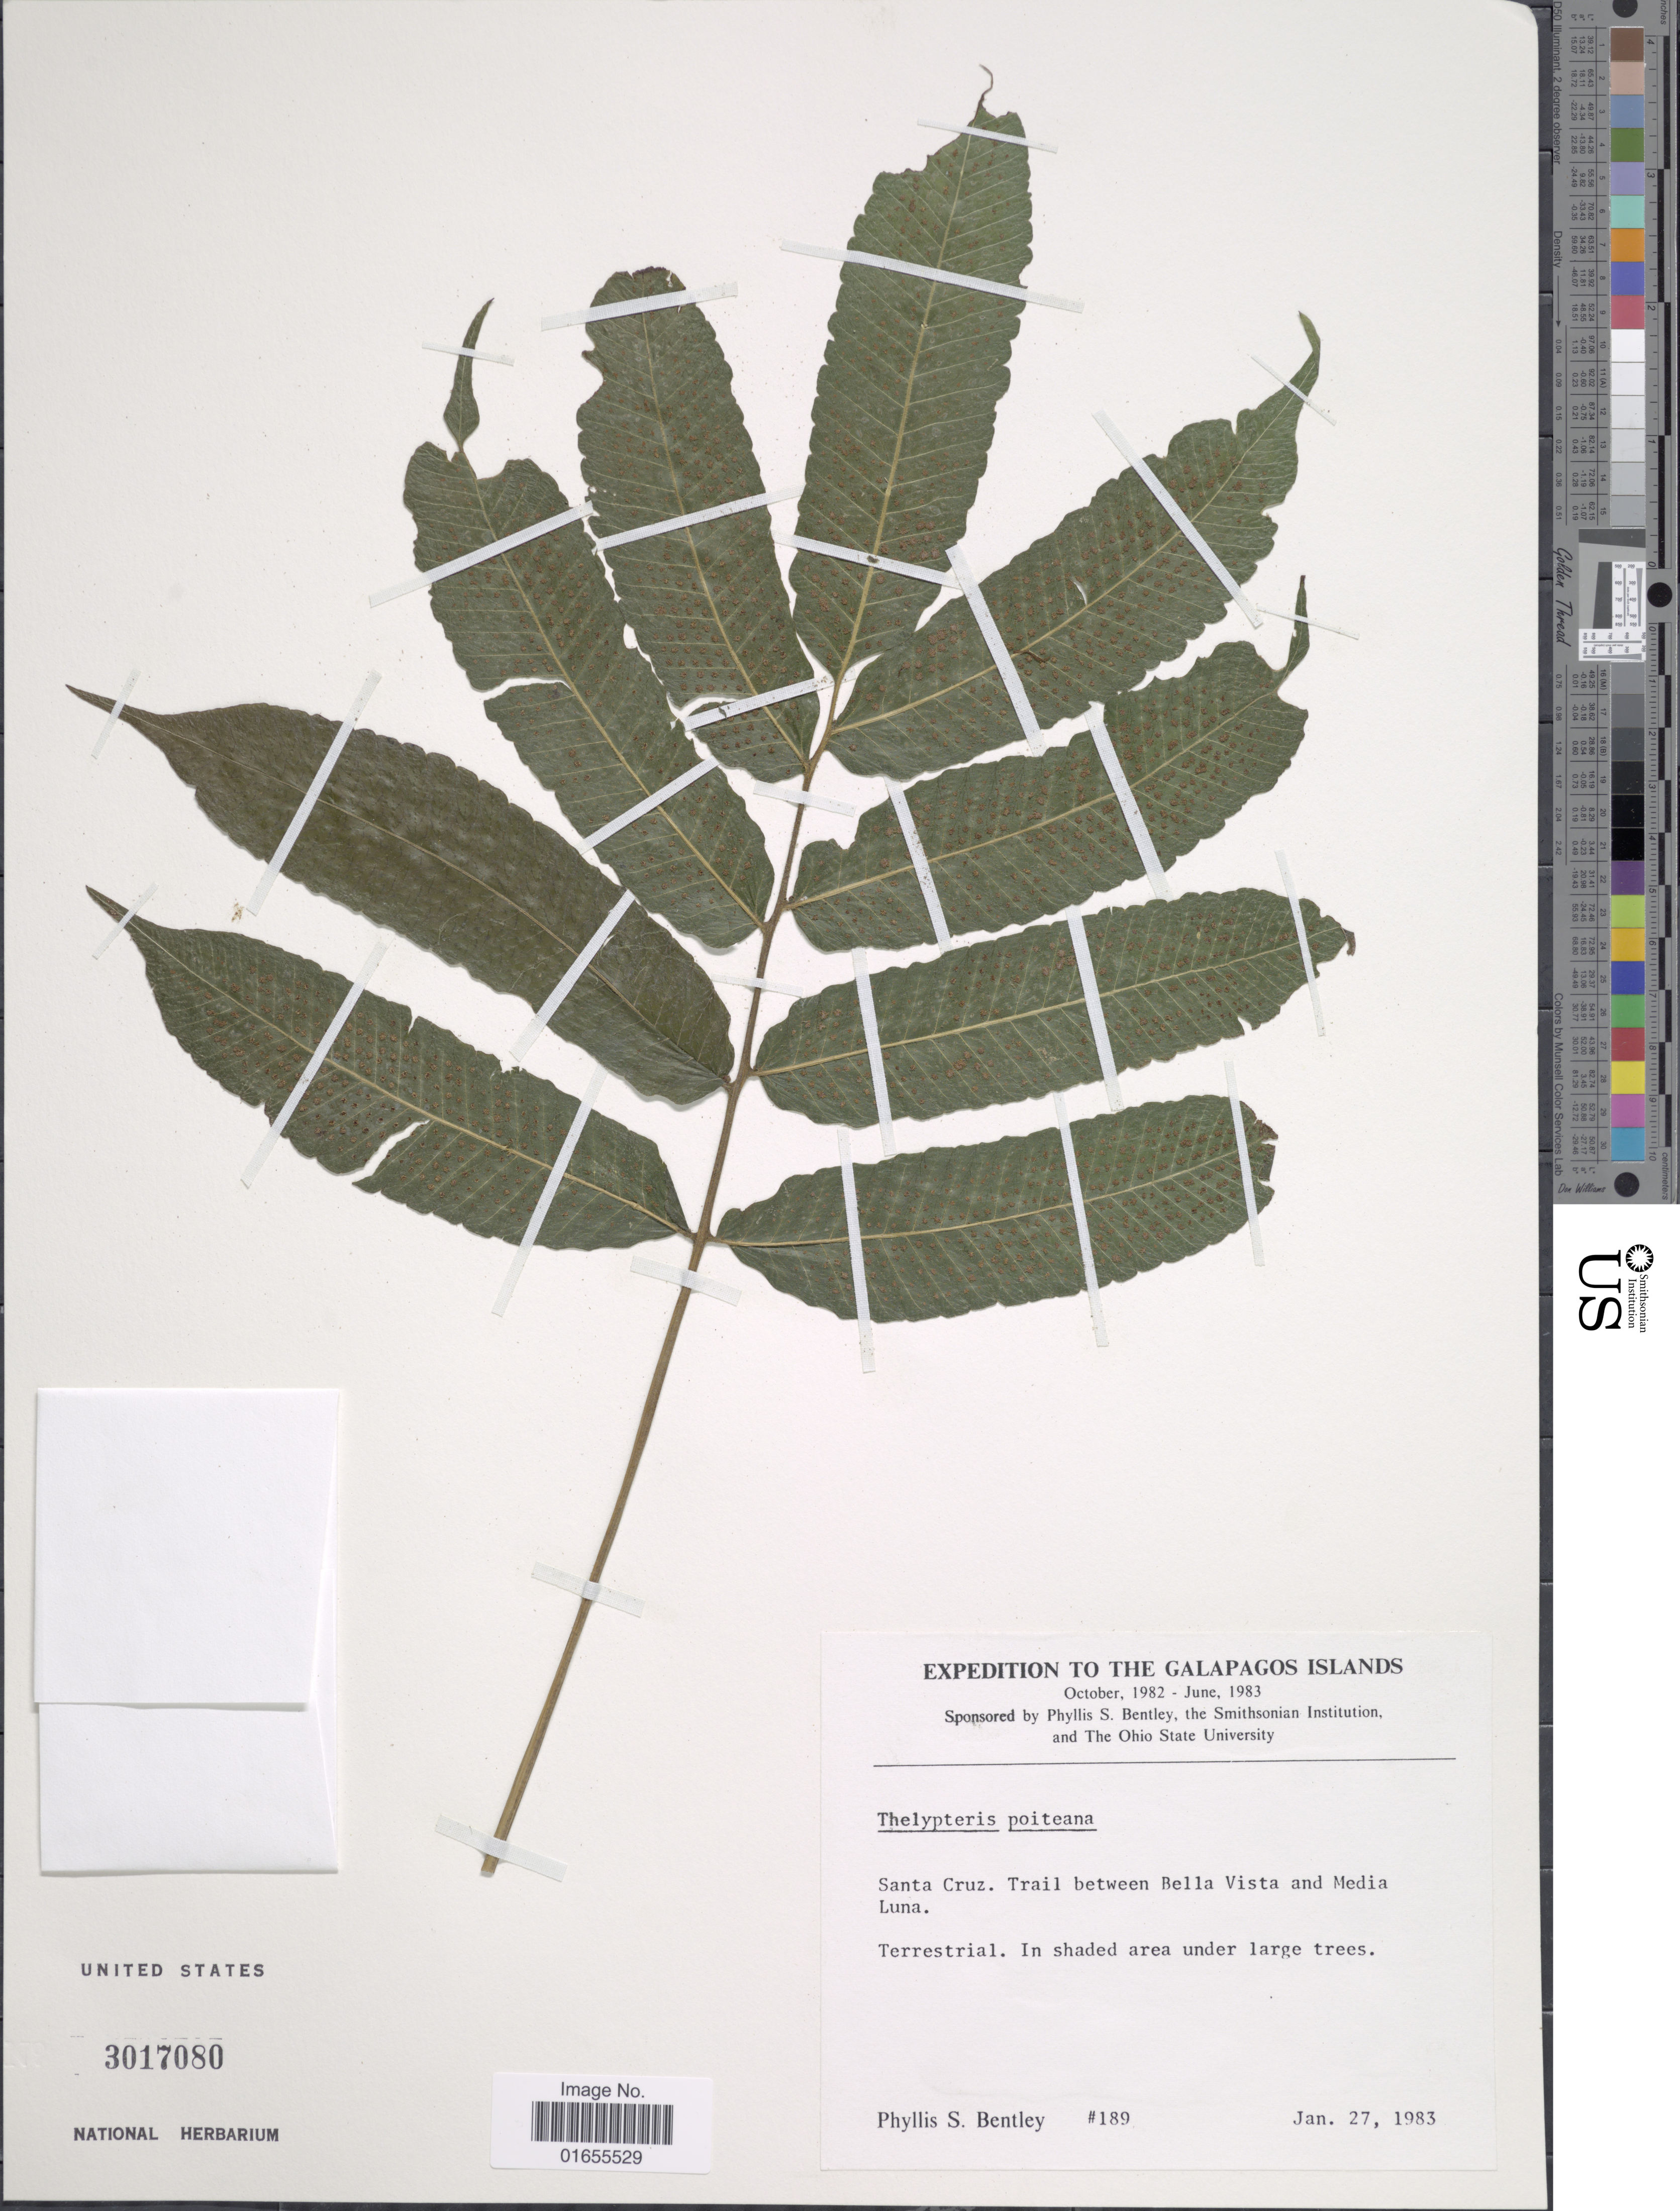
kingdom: Plantae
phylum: Tracheophyta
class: Polypodiopsida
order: Polypodiales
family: Thelypteridaceae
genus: Goniopteris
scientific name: Goniopteris poiteana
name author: (Bory) Ching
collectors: P. S. Bentley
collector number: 189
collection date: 1983-01-27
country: Ecuador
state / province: Colón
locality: Santa Cruz. Trail between Bella Vista and Media Luna. The Galapagos Islands.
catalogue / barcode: US 3017080